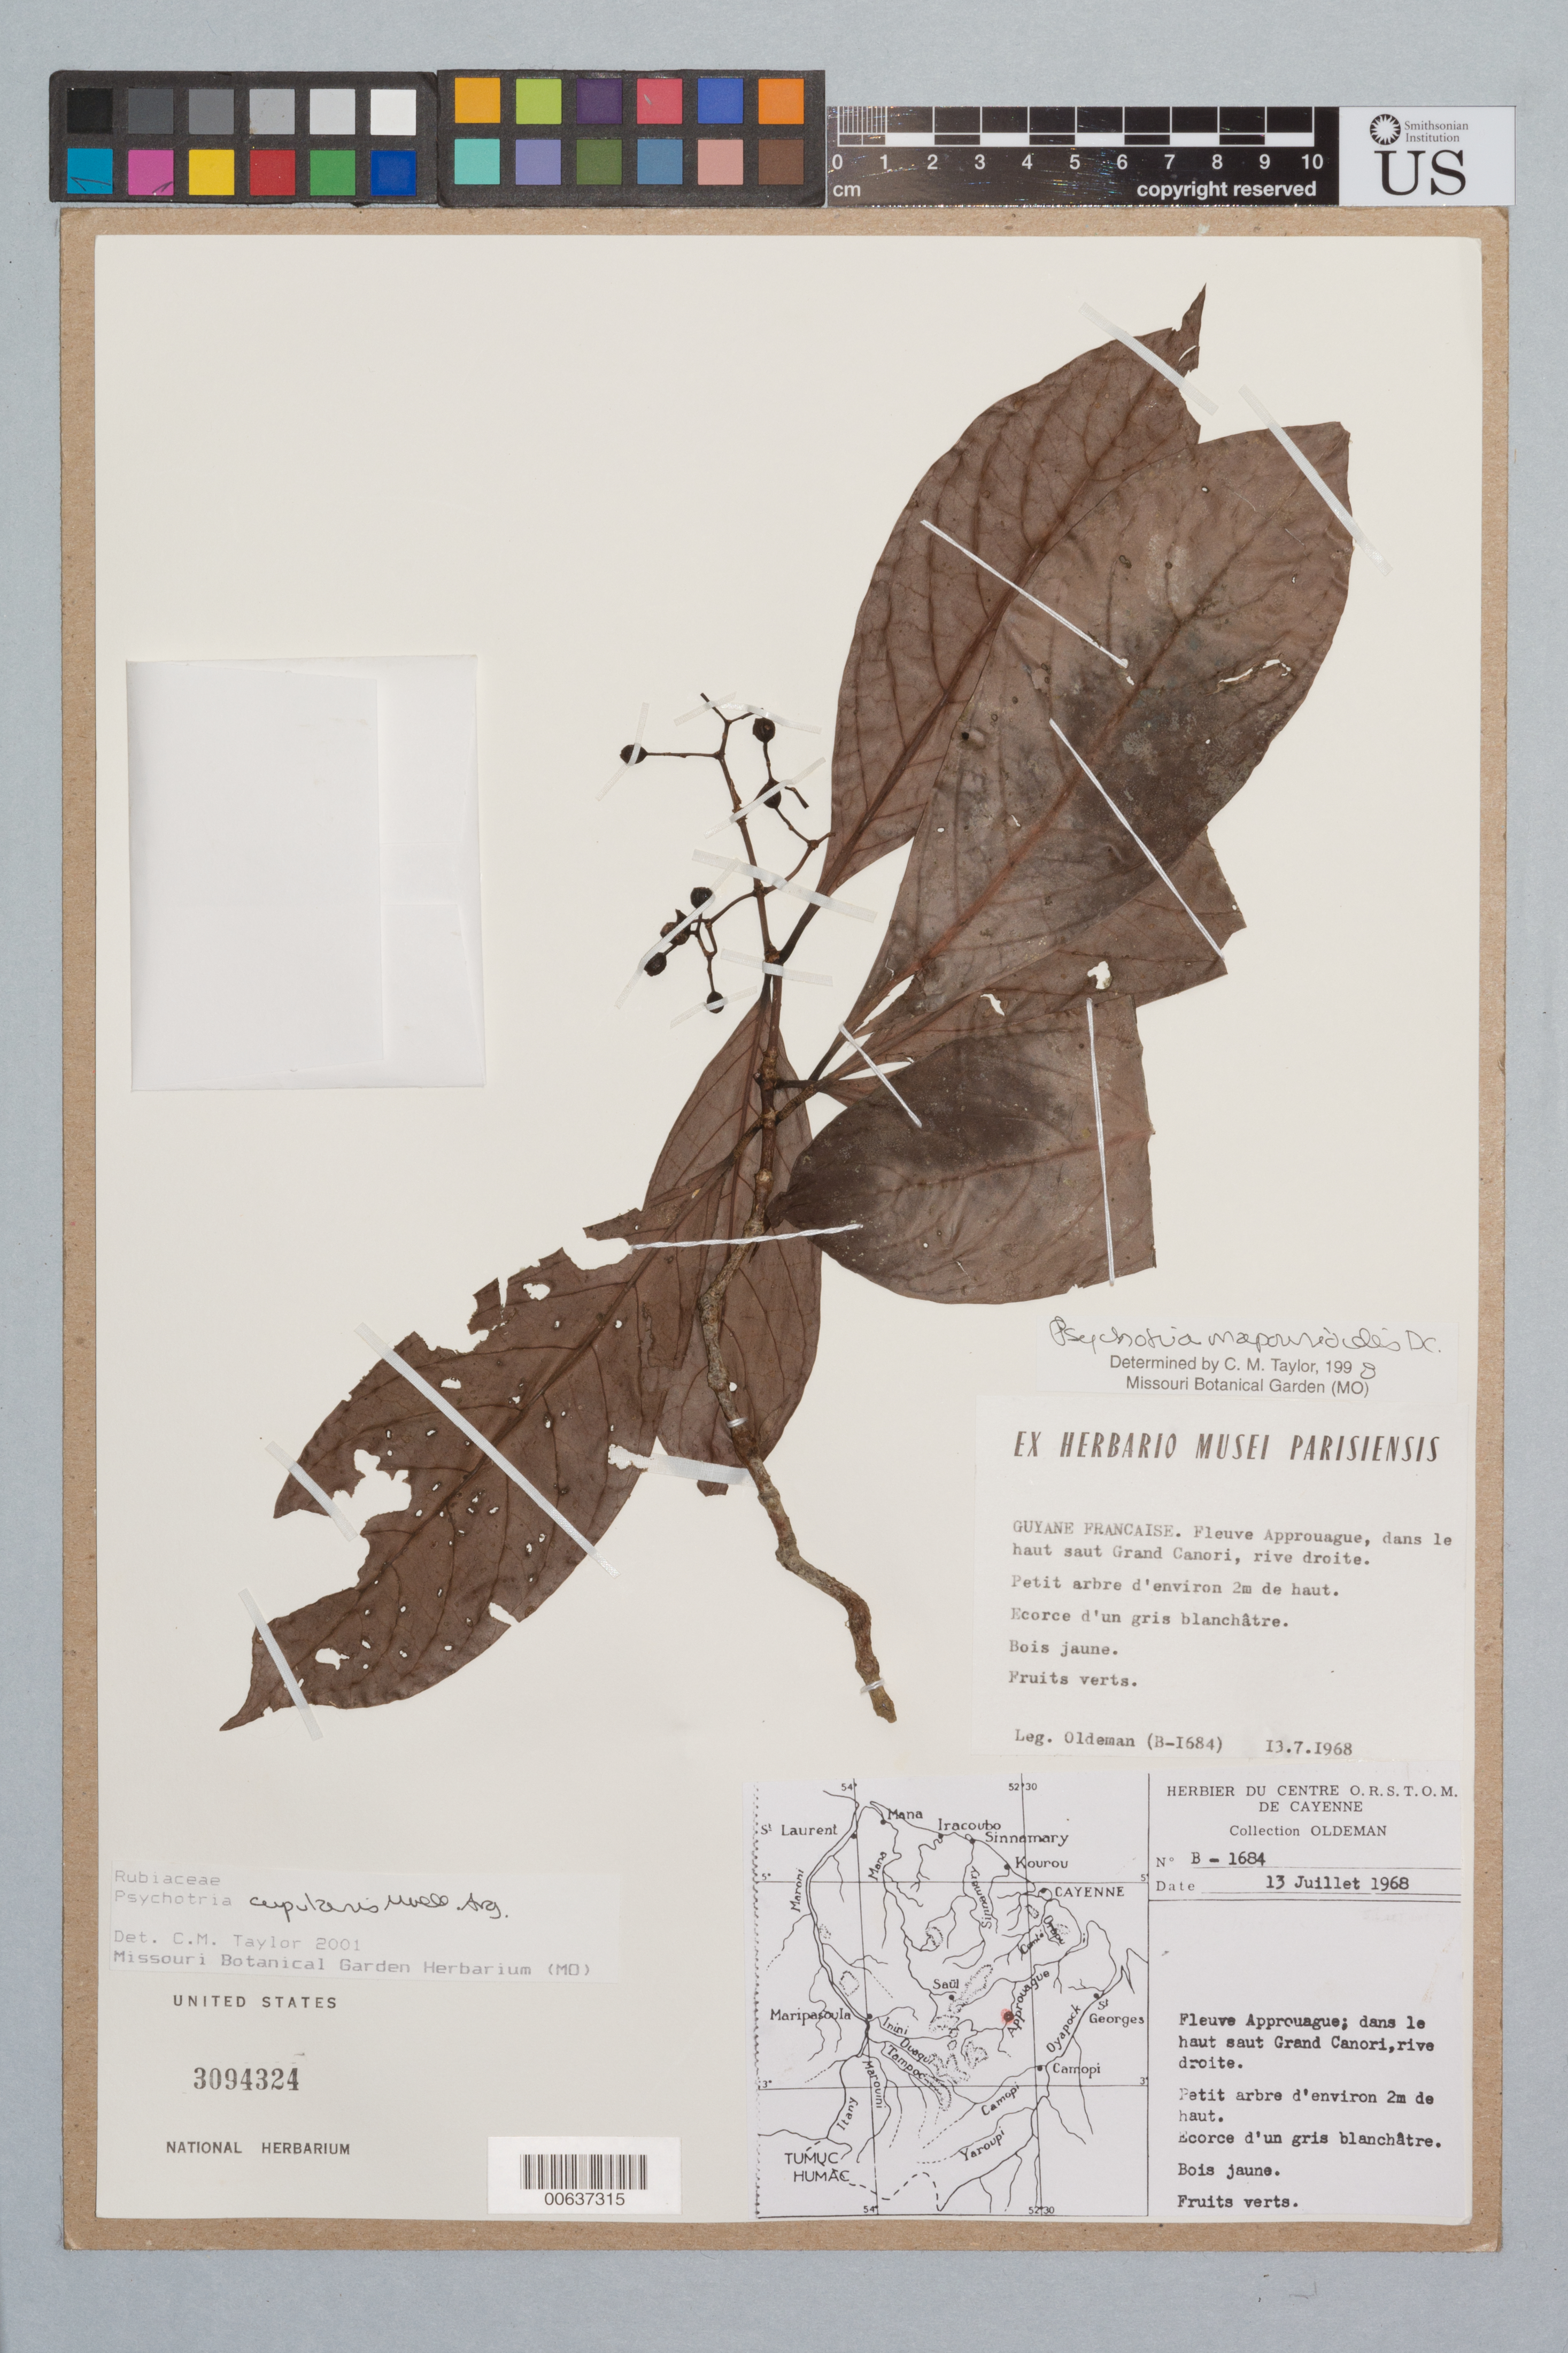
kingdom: Plantae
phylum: Tracheophyta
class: Magnoliopsida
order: Gentianales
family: Rubiaceae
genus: Psychotria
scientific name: Psychotria cupularis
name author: (Müll. Arg.) Standl.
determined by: Taylor, Charlotte M.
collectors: R. Oldeman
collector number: B 1684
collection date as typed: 13-Jul-68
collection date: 1968-07-13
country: French Guiana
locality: Approuague R., Grand Cañori, rive droite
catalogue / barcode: US 3094324